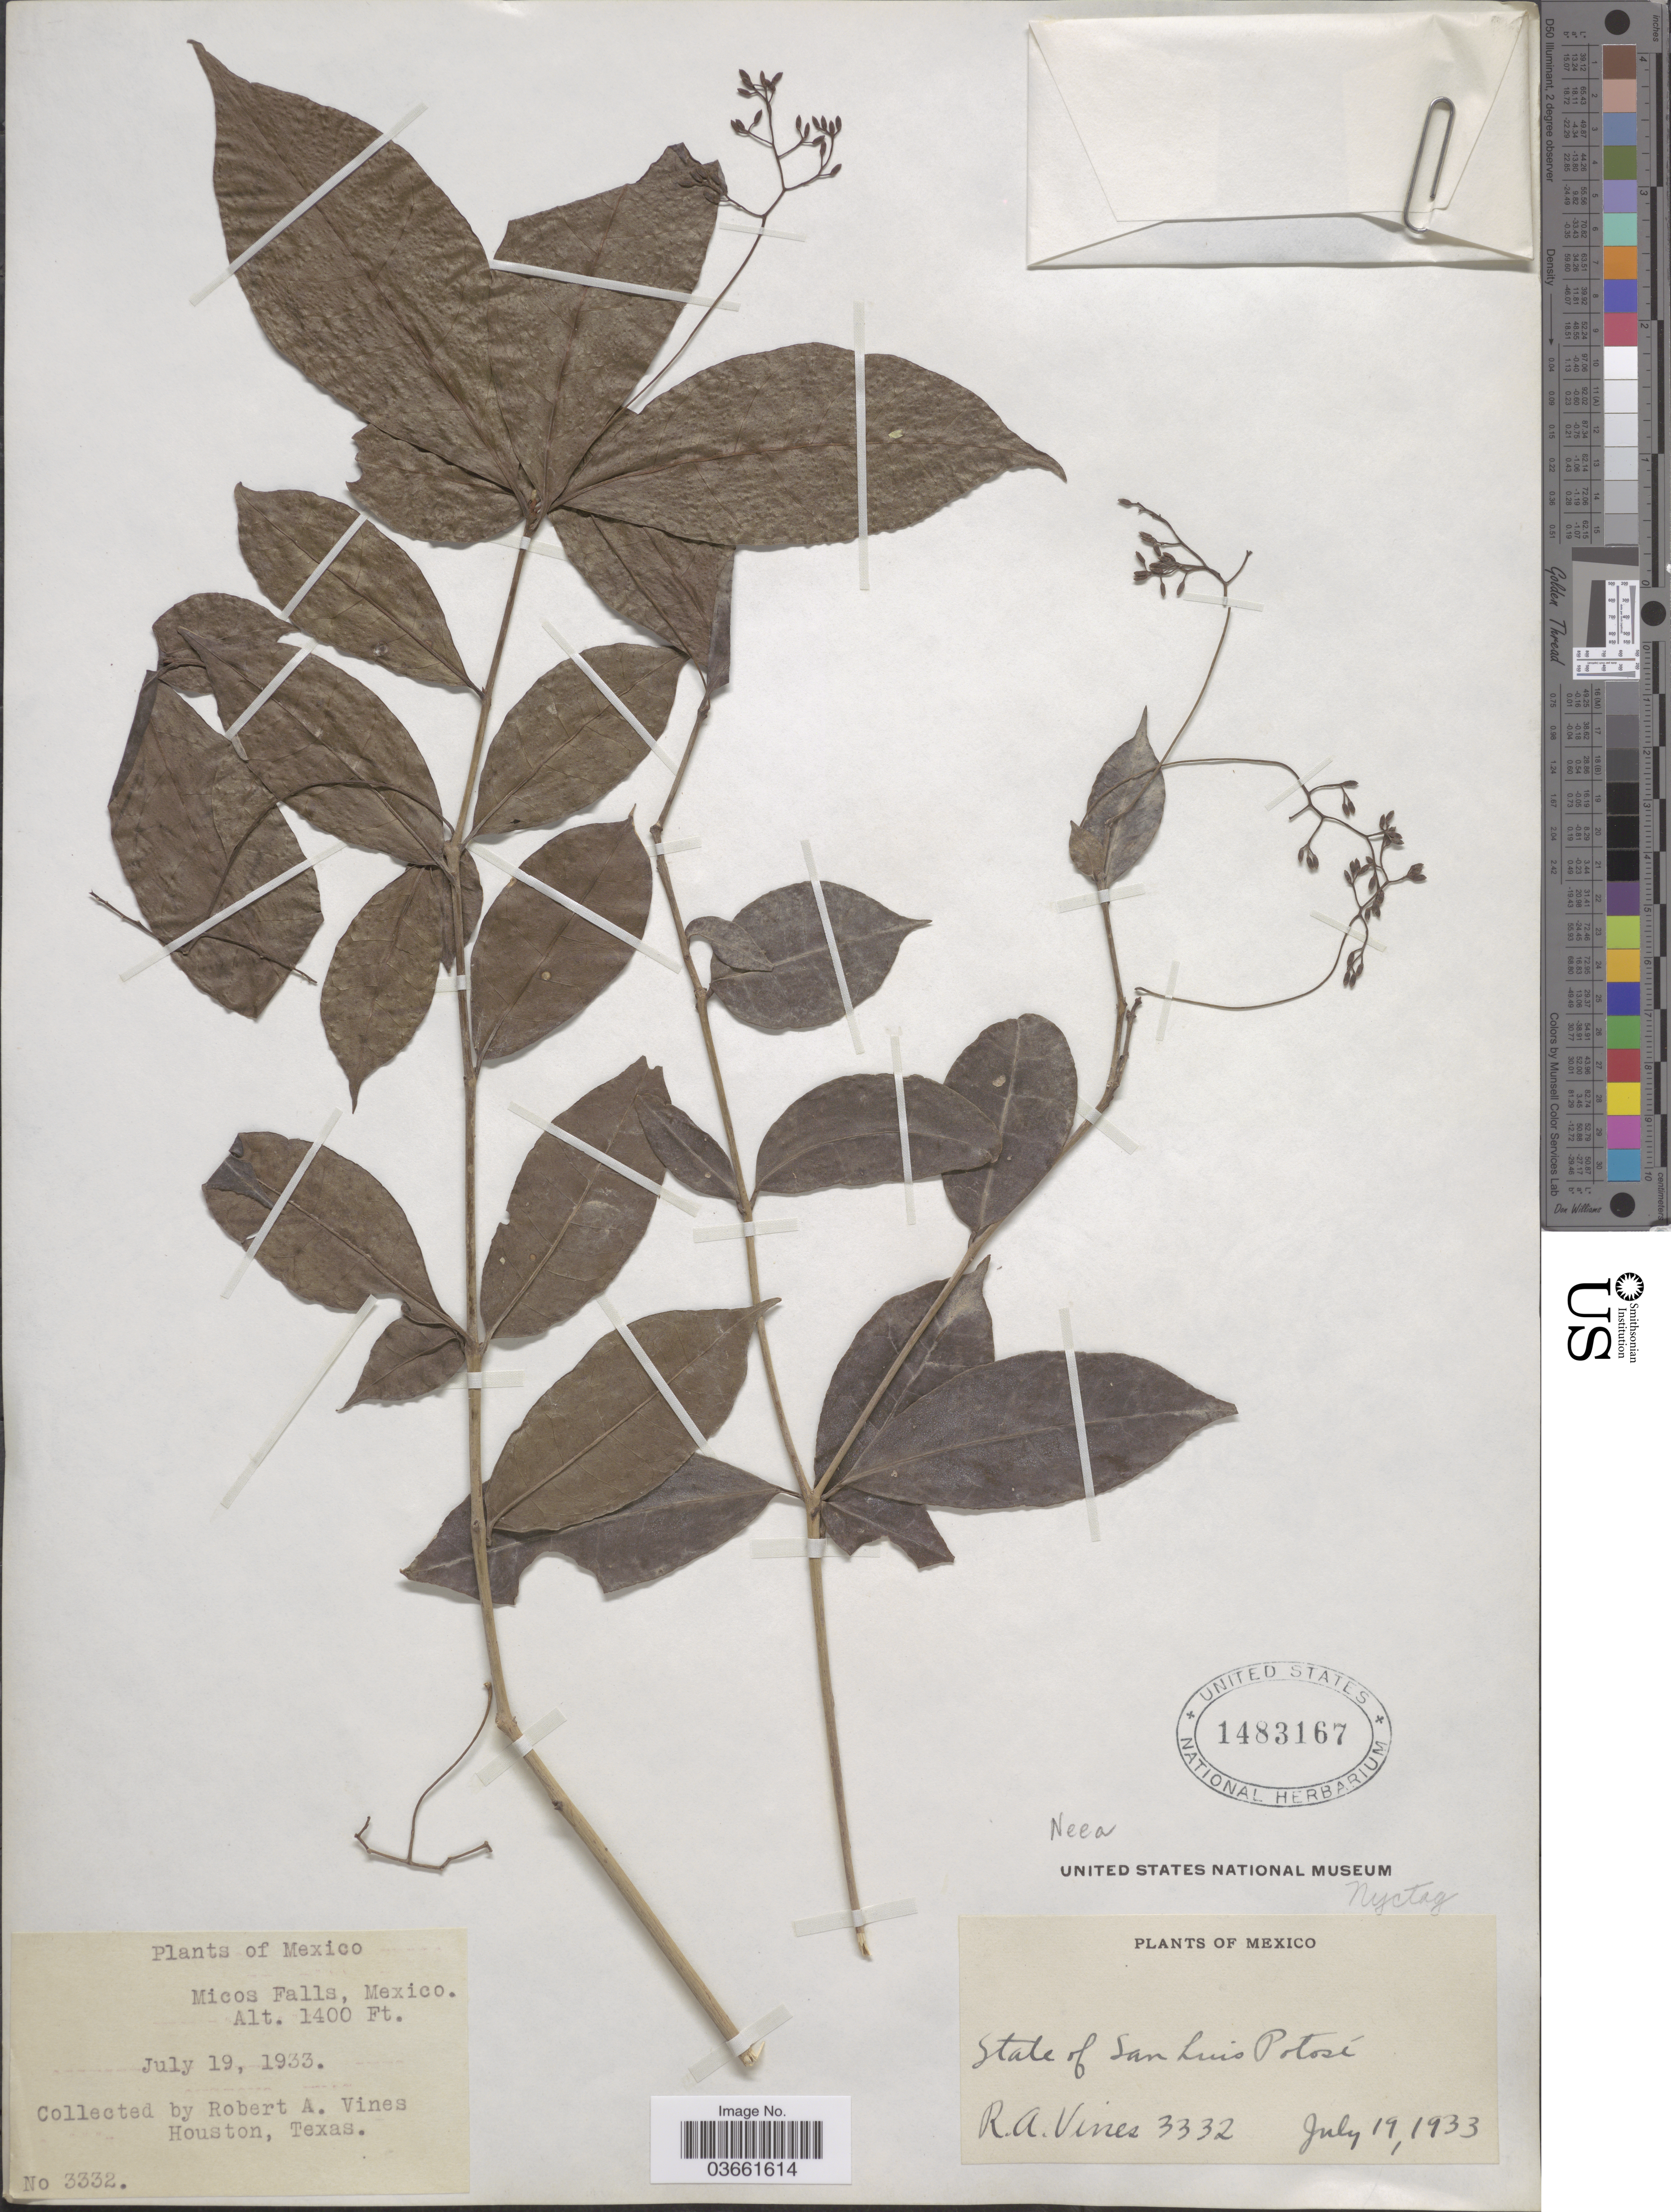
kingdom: Plantae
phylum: Tracheophyta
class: Magnoliopsida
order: Caryophyllales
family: Nyctaginaceae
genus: Neea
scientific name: Neea sp.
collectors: R. Vines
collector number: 3332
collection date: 1933-07-19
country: Mexico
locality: Micos Falls.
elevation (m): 427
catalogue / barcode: US 1483167